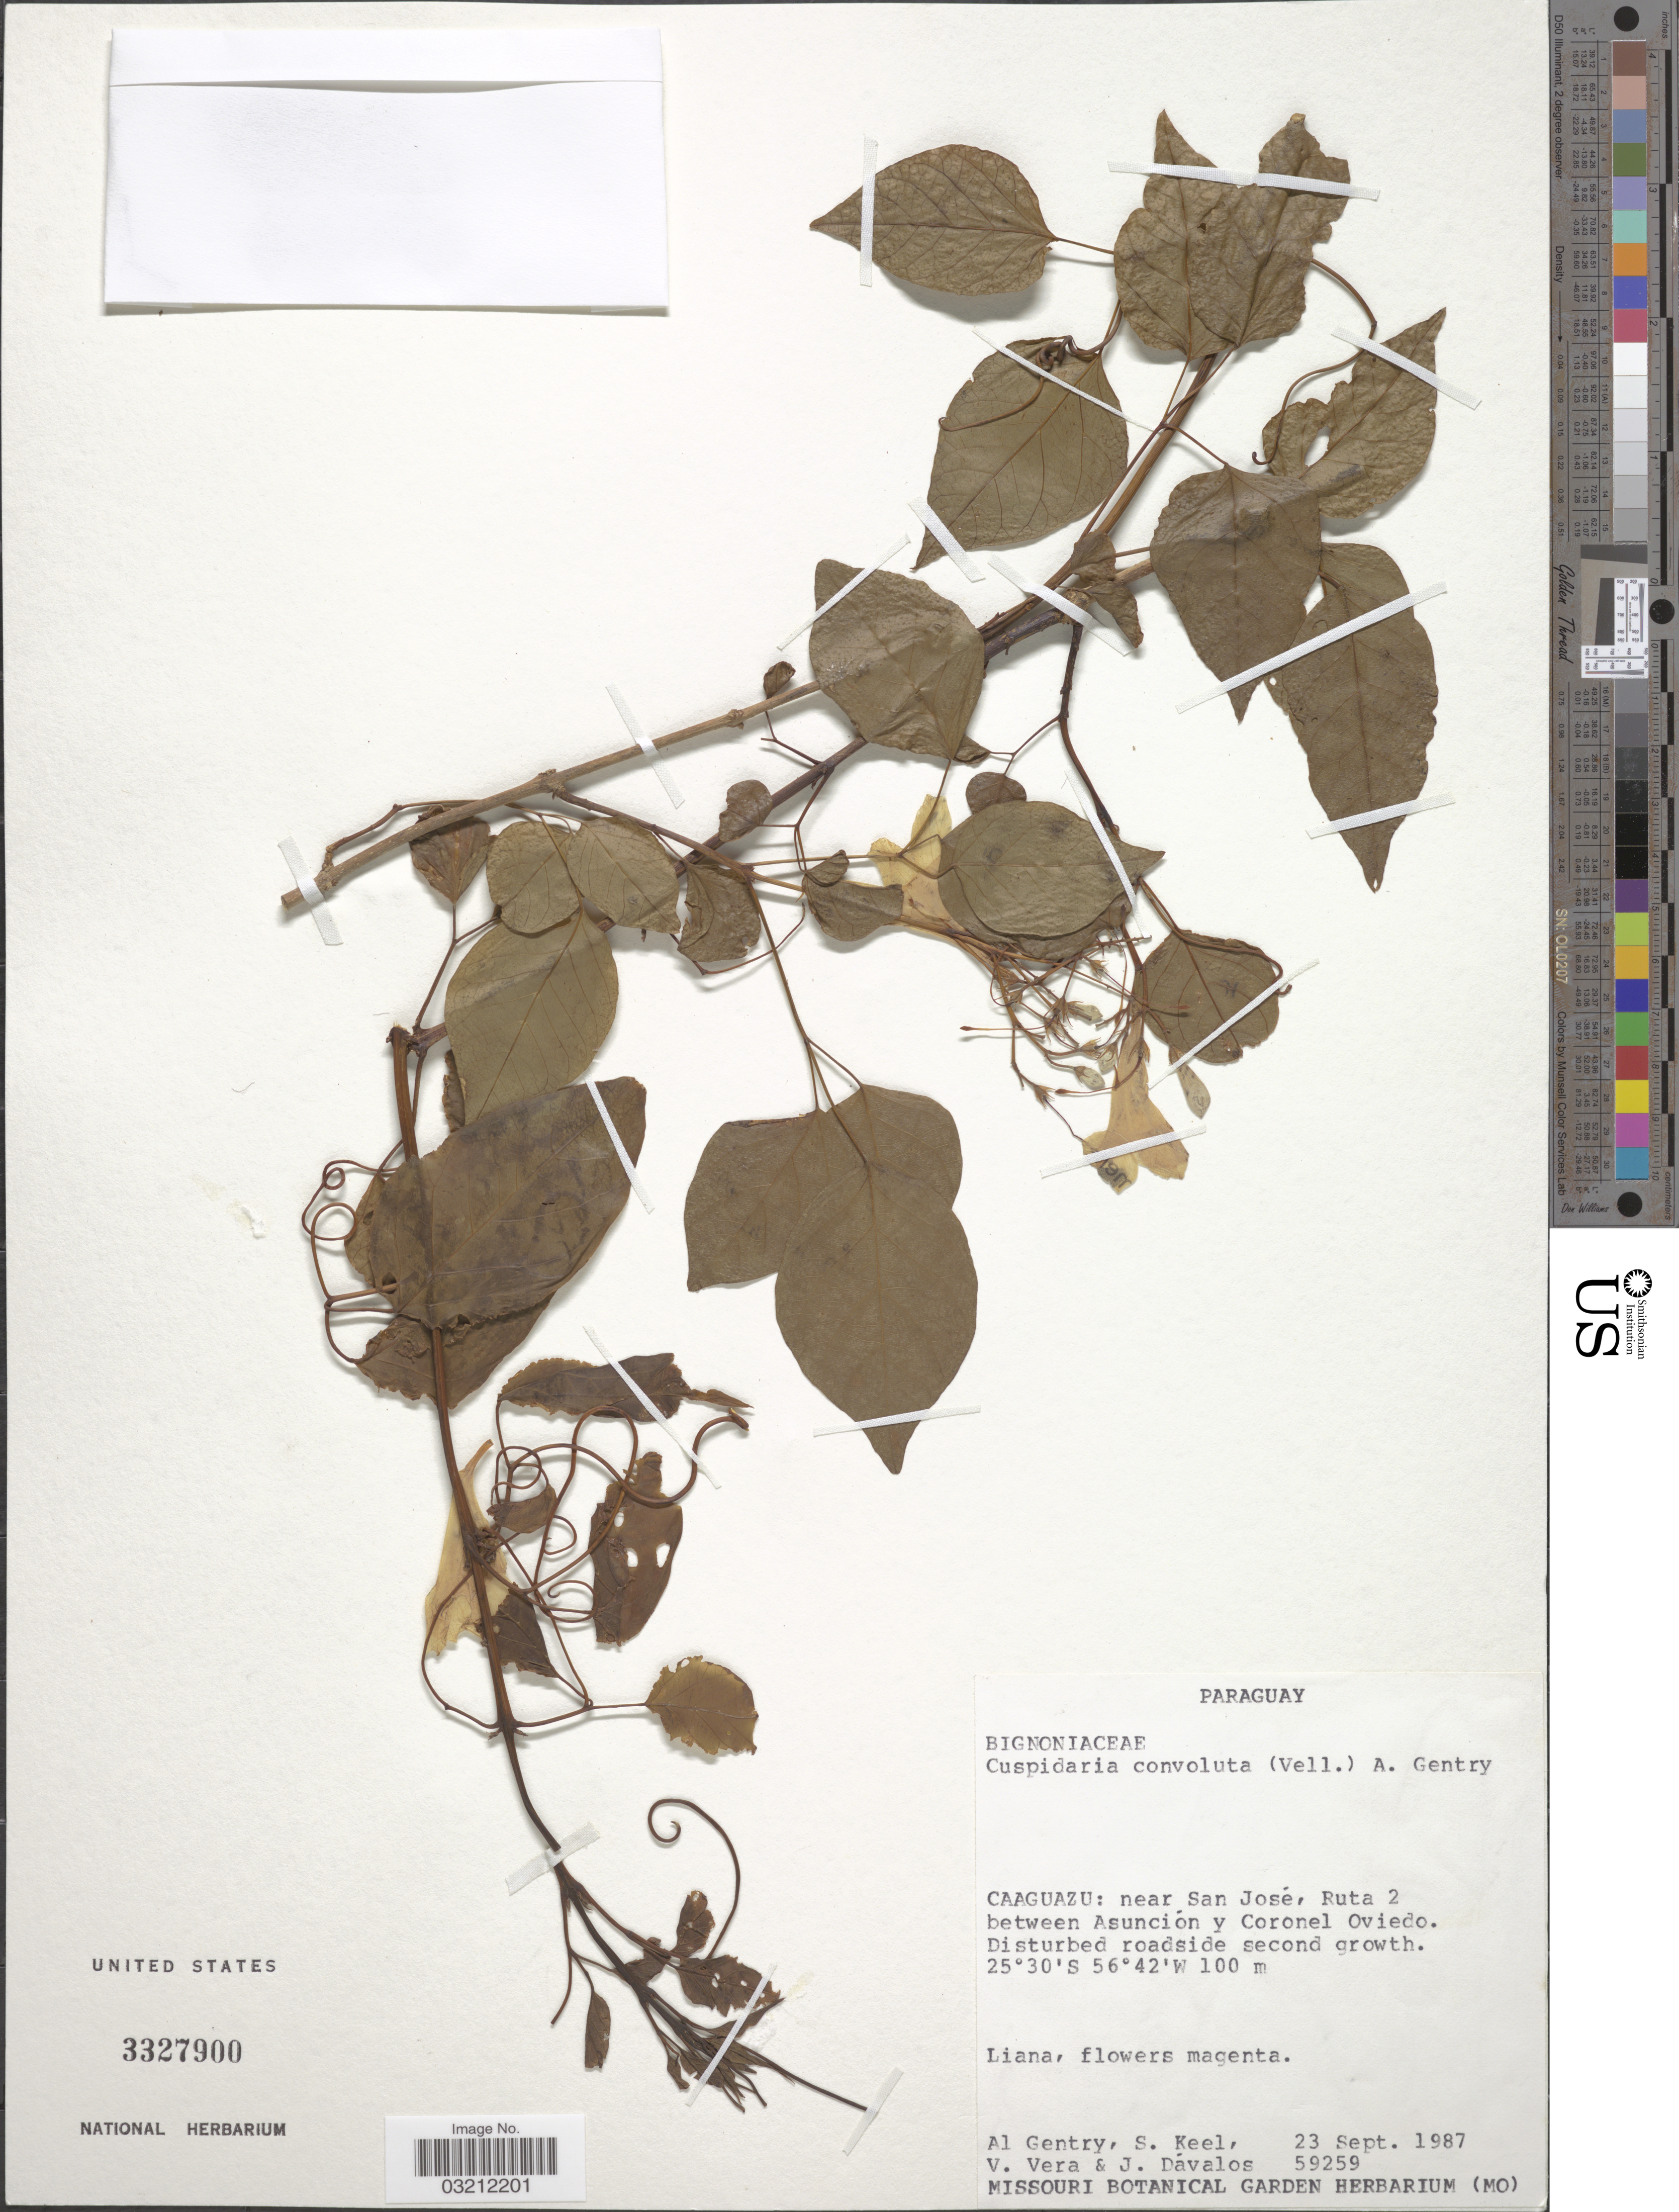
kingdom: Plantae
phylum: Tracheophyta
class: Magnoliopsida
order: Lamiales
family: Bignoniaceae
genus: Cuspidaria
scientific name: Cuspidaria convoluta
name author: (Vell.) A.H. Gentry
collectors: A. H. Gentry, S. Keel, V. Vera & J. Dávalos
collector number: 59259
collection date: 1987-09-23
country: Paraguay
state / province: Caaguazu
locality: Near San José, Ruta 2 between Asuncion y Coronel Oviedo.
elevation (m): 100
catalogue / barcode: US 3327900